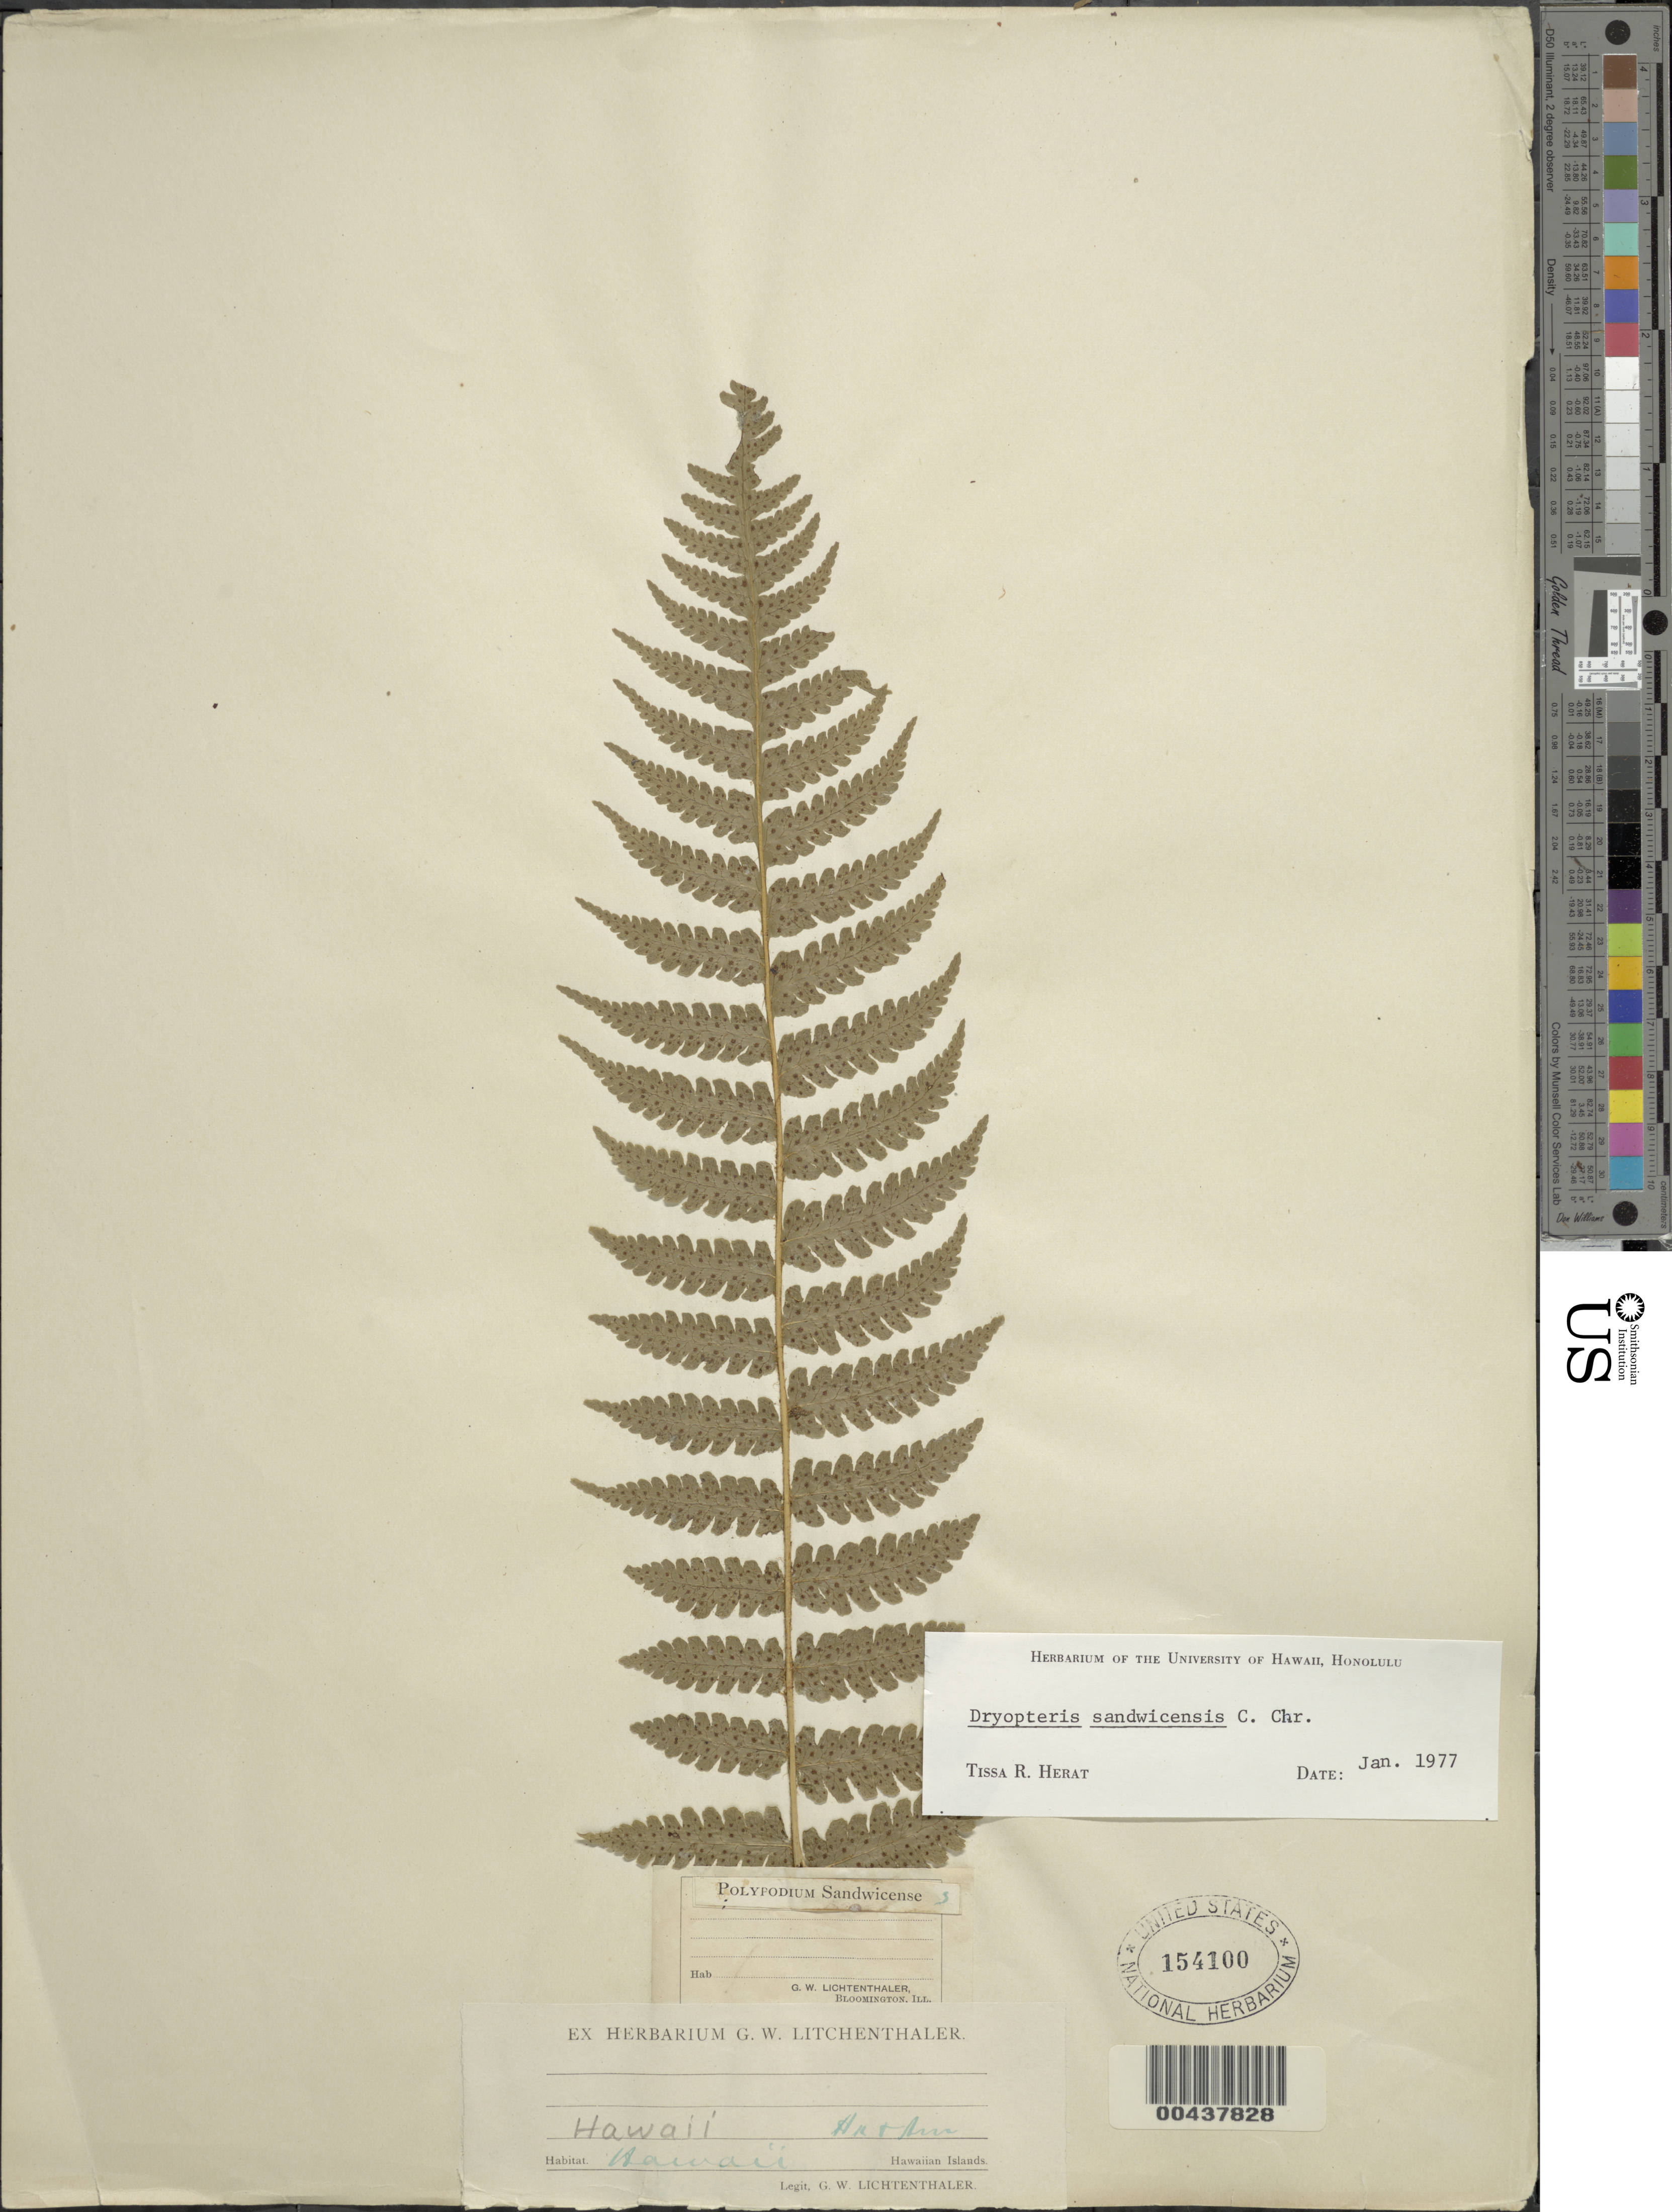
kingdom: Plantae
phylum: Tracheophyta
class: Polypodiopsida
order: Polypodiales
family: Dryopteridaceae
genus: Dryopteris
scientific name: Dryopteris sandwicensis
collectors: G. Lichtenthaler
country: United States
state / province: Hawaii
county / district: Kauai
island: Kaua'i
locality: Hawaiian Islands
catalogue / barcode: US 154100